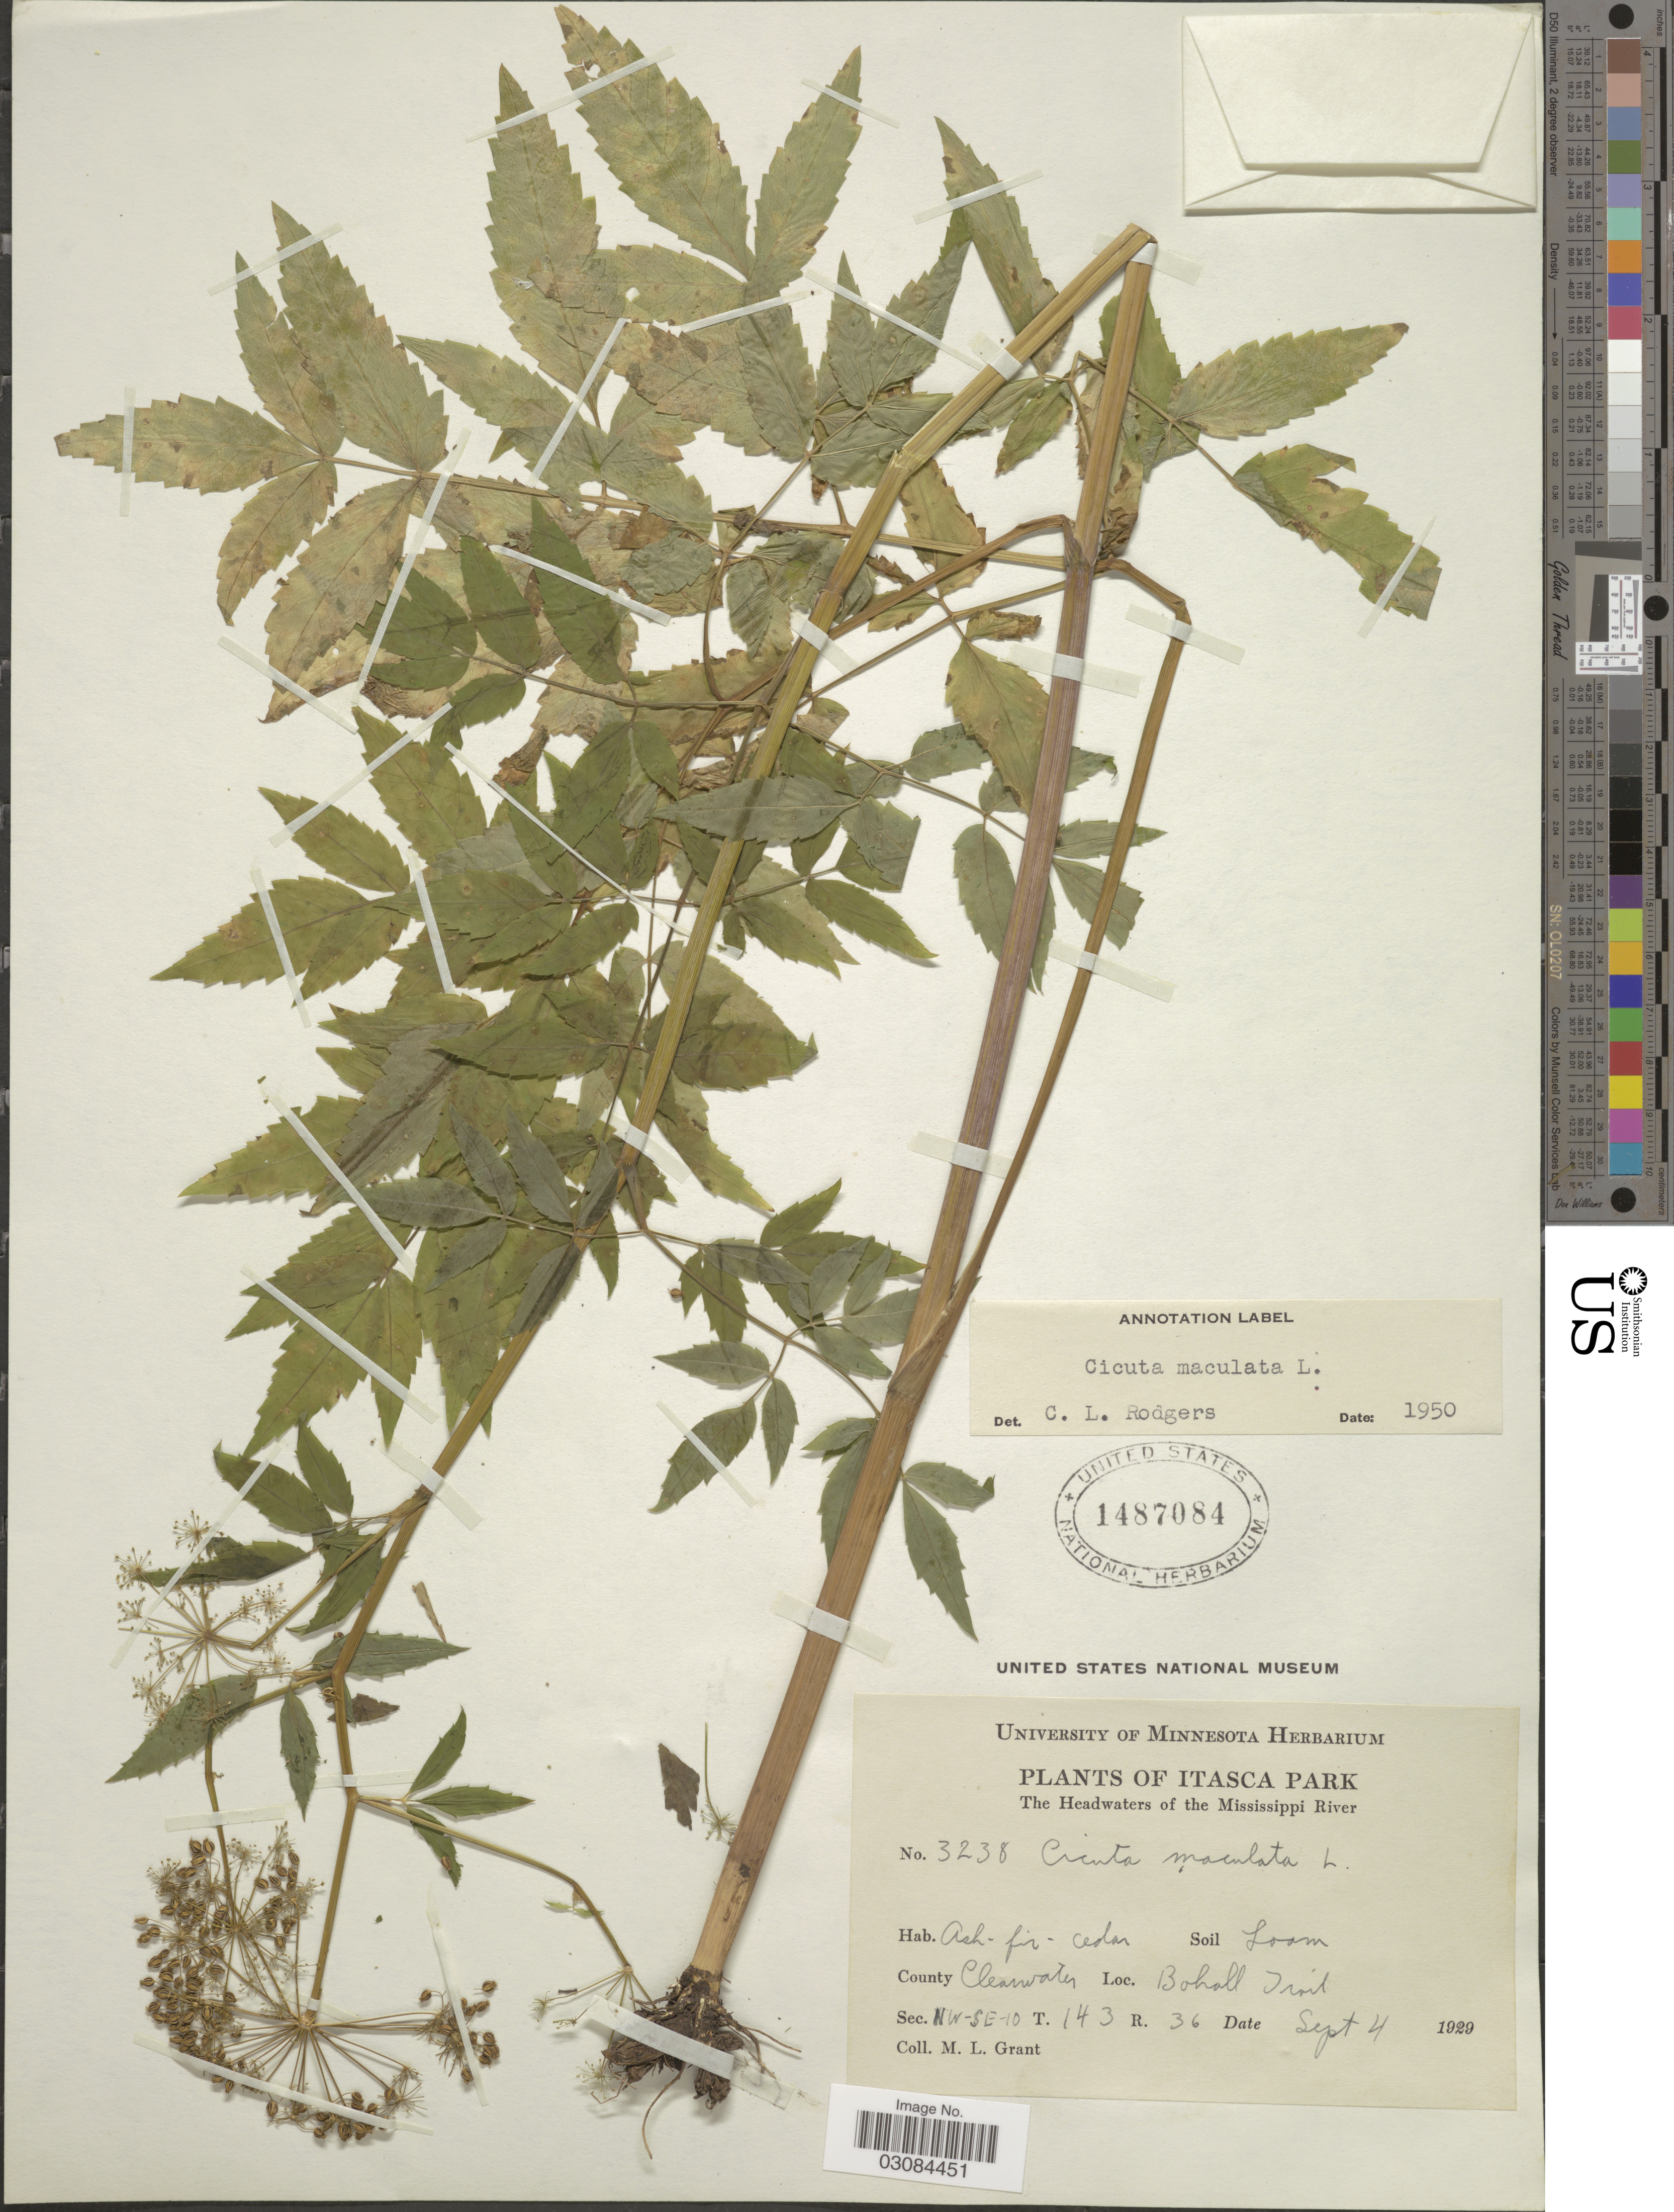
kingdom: Plantae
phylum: Tracheophyta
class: Magnoliopsida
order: Apiales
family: Apiaceae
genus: Cicuta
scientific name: Cicuta maculata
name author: L.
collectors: M. L. Grant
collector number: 3238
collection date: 1929-09-04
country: United States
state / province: Minnesota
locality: Itasca Park. The Headwaters of the Mississippi River. County Clearwater. Bohall Trail. Sec. NW-SE-10 T143 R36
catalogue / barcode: US 1487084